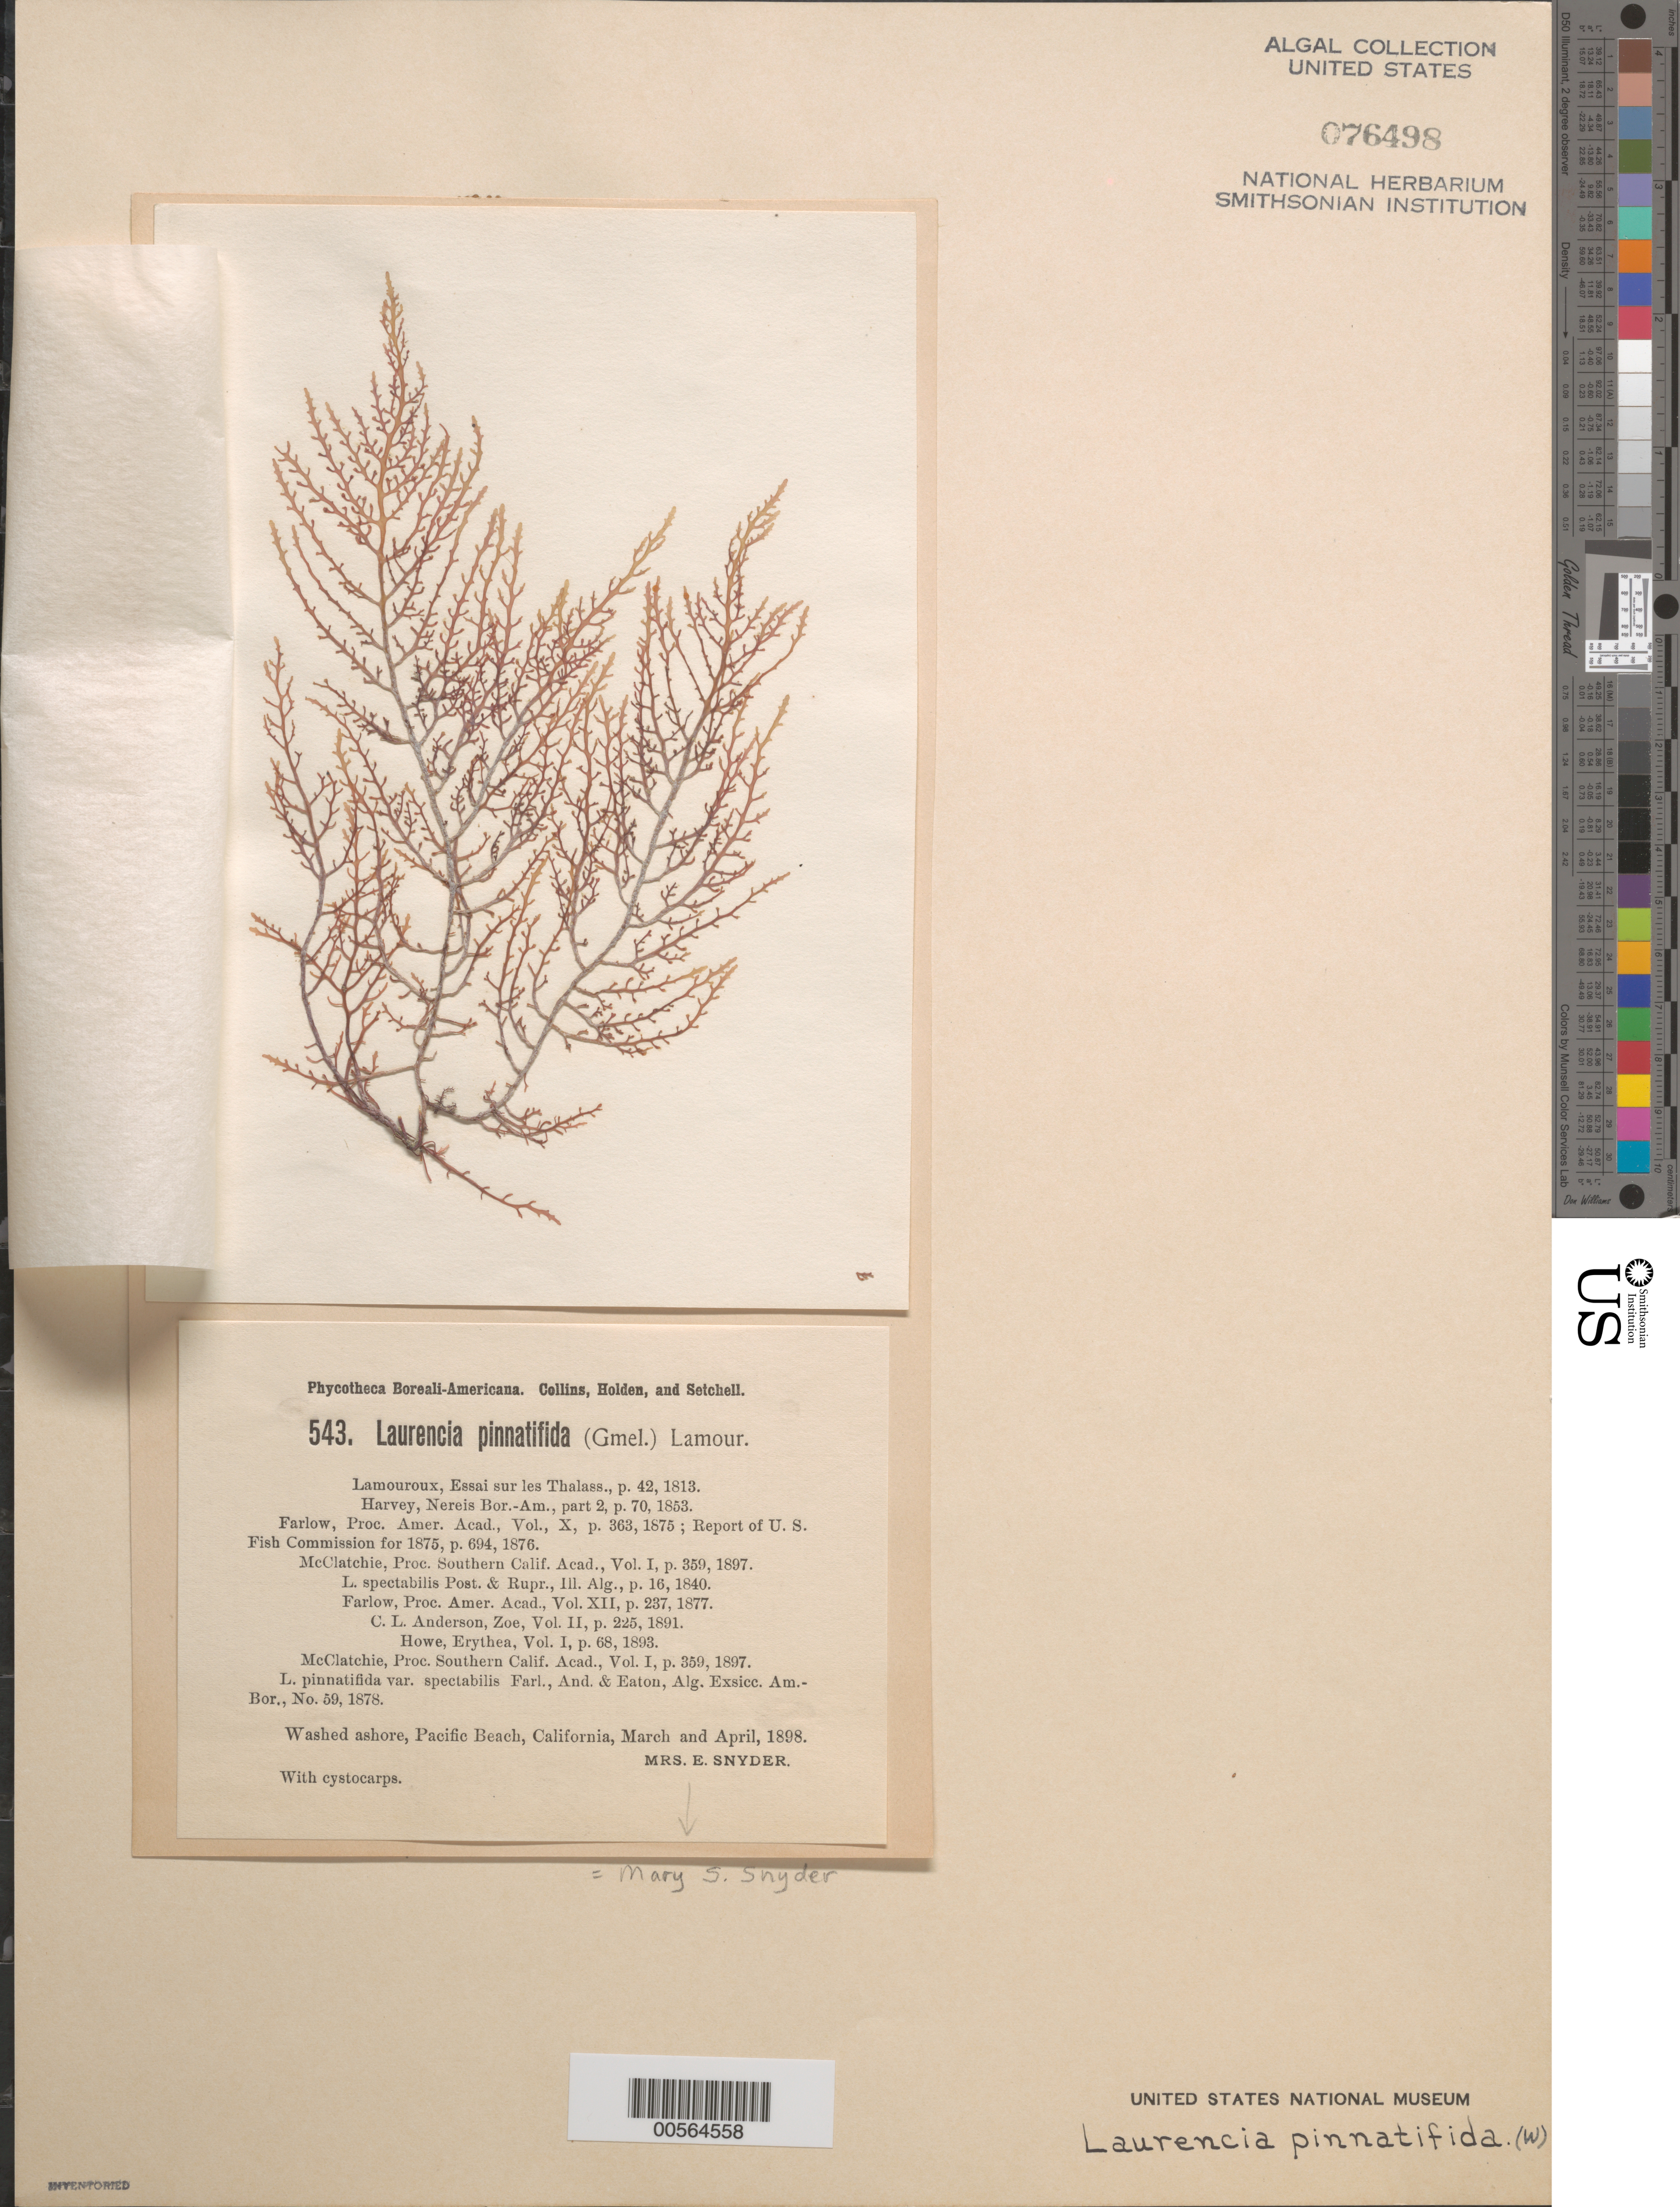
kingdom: Plantae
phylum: Rhodophyta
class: Florideophyceae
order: Ceramiales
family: Rhodomelaceae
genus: Osmundea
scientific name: Osmundea pinnatifida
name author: (Huds.) Stackh.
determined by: Algae name updating Project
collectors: M. Snyder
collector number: PB-A 543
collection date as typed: Mar 1898 AND -- Apr 1898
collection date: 1898-03,1898-04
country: United States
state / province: California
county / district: San Diego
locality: Pacific Beach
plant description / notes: Collins, Holden & Setchell, Phycotheca Boreali-Americana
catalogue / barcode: US 76498